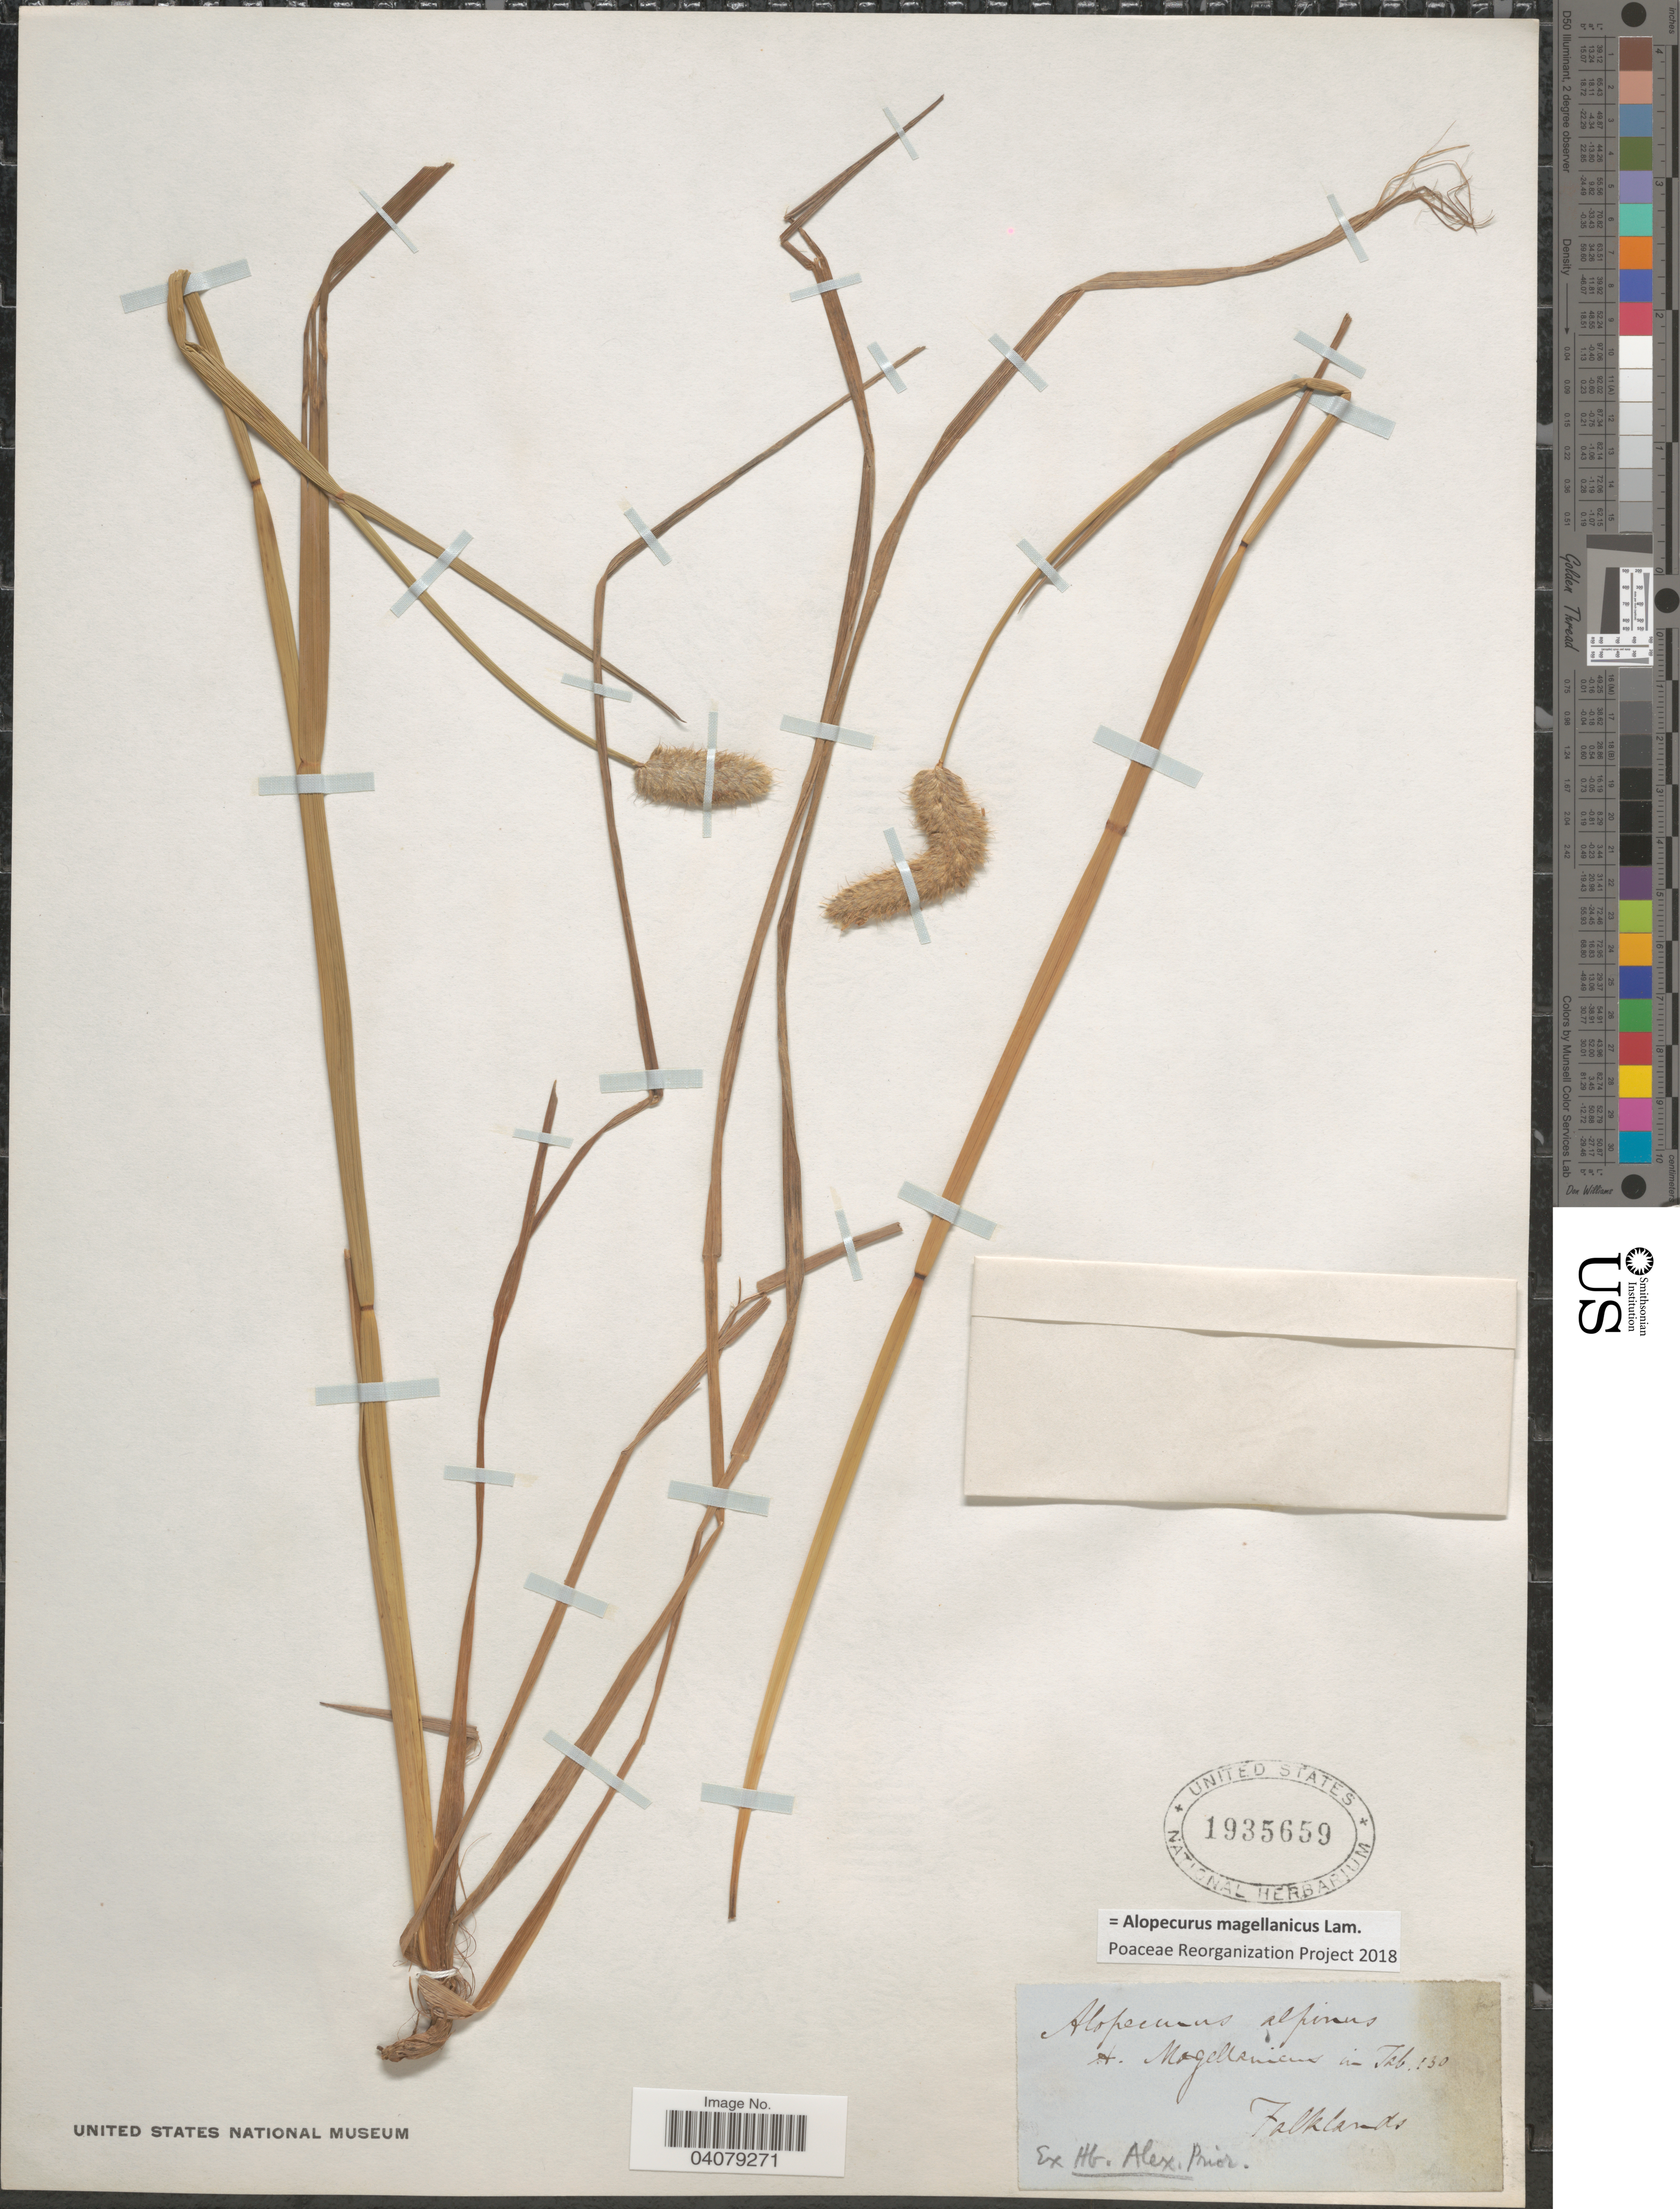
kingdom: Plantae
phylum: Tracheophyta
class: Liliopsida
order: Poales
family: Poaceae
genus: Alopecurus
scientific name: Alopecurus magellanicus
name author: Lam.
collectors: ex herb. Alex Prior.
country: Falkland Islands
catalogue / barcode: US 1935659